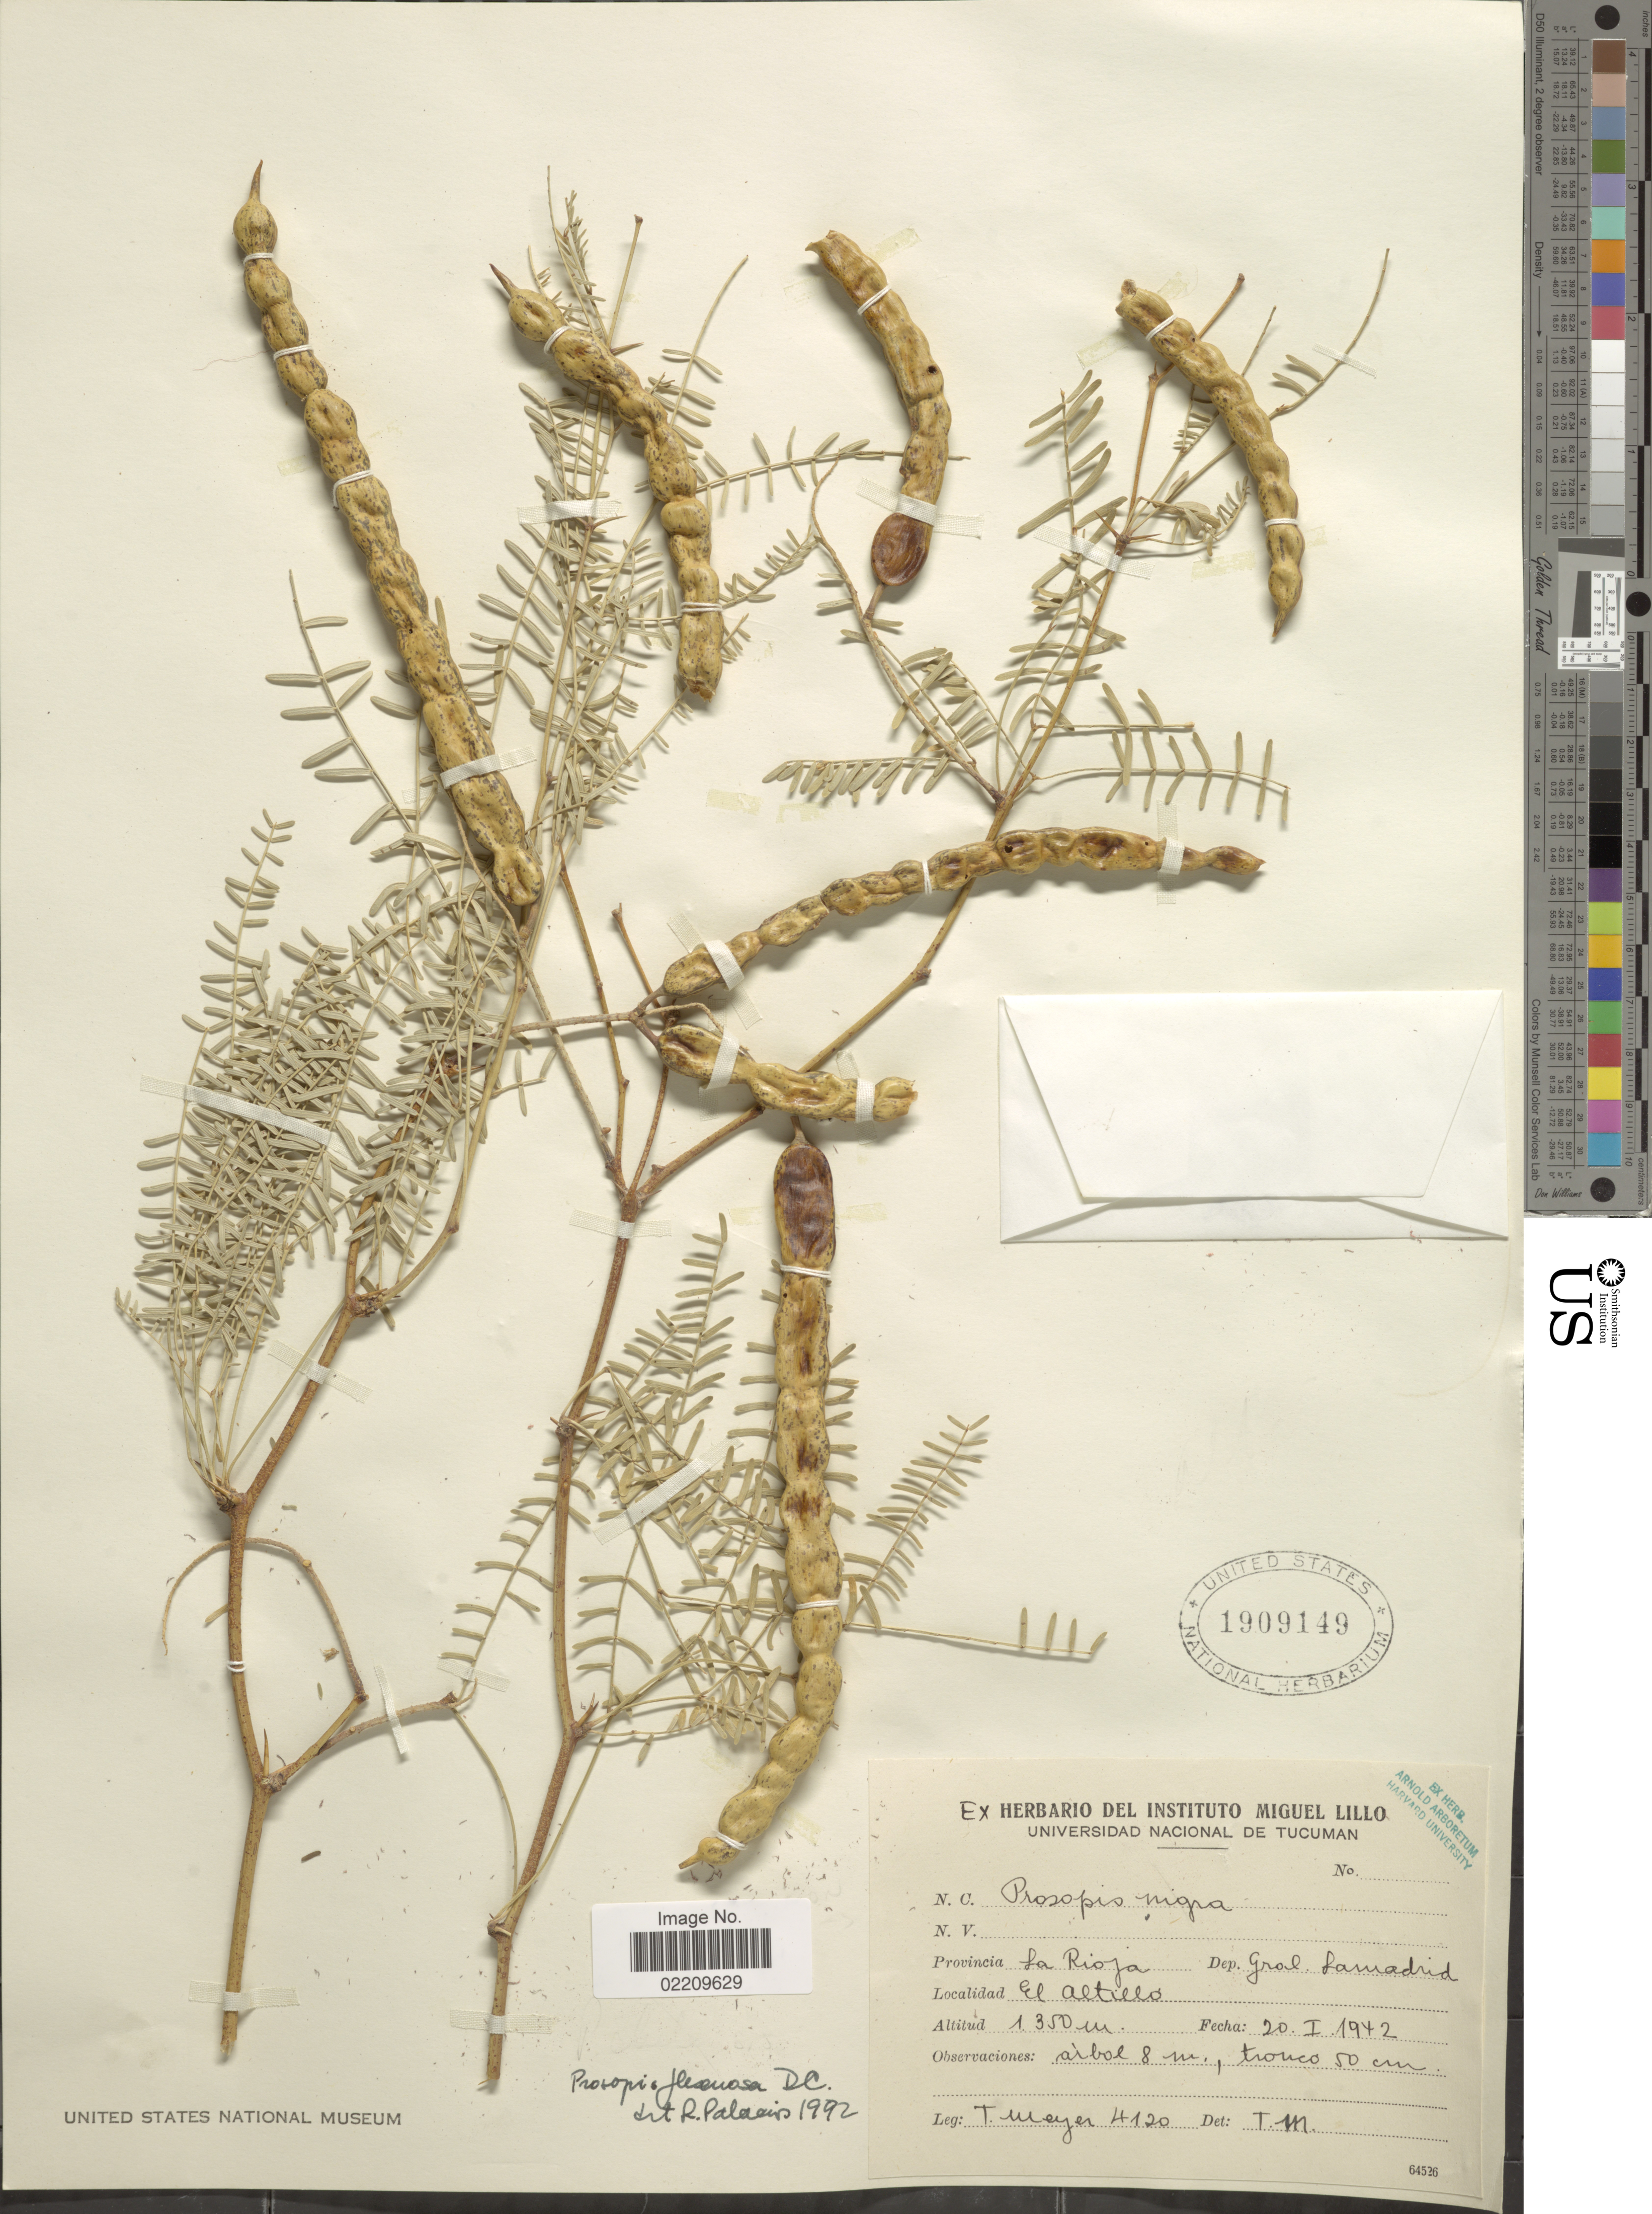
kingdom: Plantae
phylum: Tracheophyta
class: Magnoliopsida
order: Fabales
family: Fabaceae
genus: Neltuma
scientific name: Neltuma flexuosa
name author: (DC.) C. E. Hughes & G.P. Lewis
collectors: T. Meyer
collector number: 4120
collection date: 1942-01-20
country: Argentina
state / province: La Rioja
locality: Dep. Gran. Lamadrid. El Altillo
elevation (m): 1350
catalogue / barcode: US 1909149